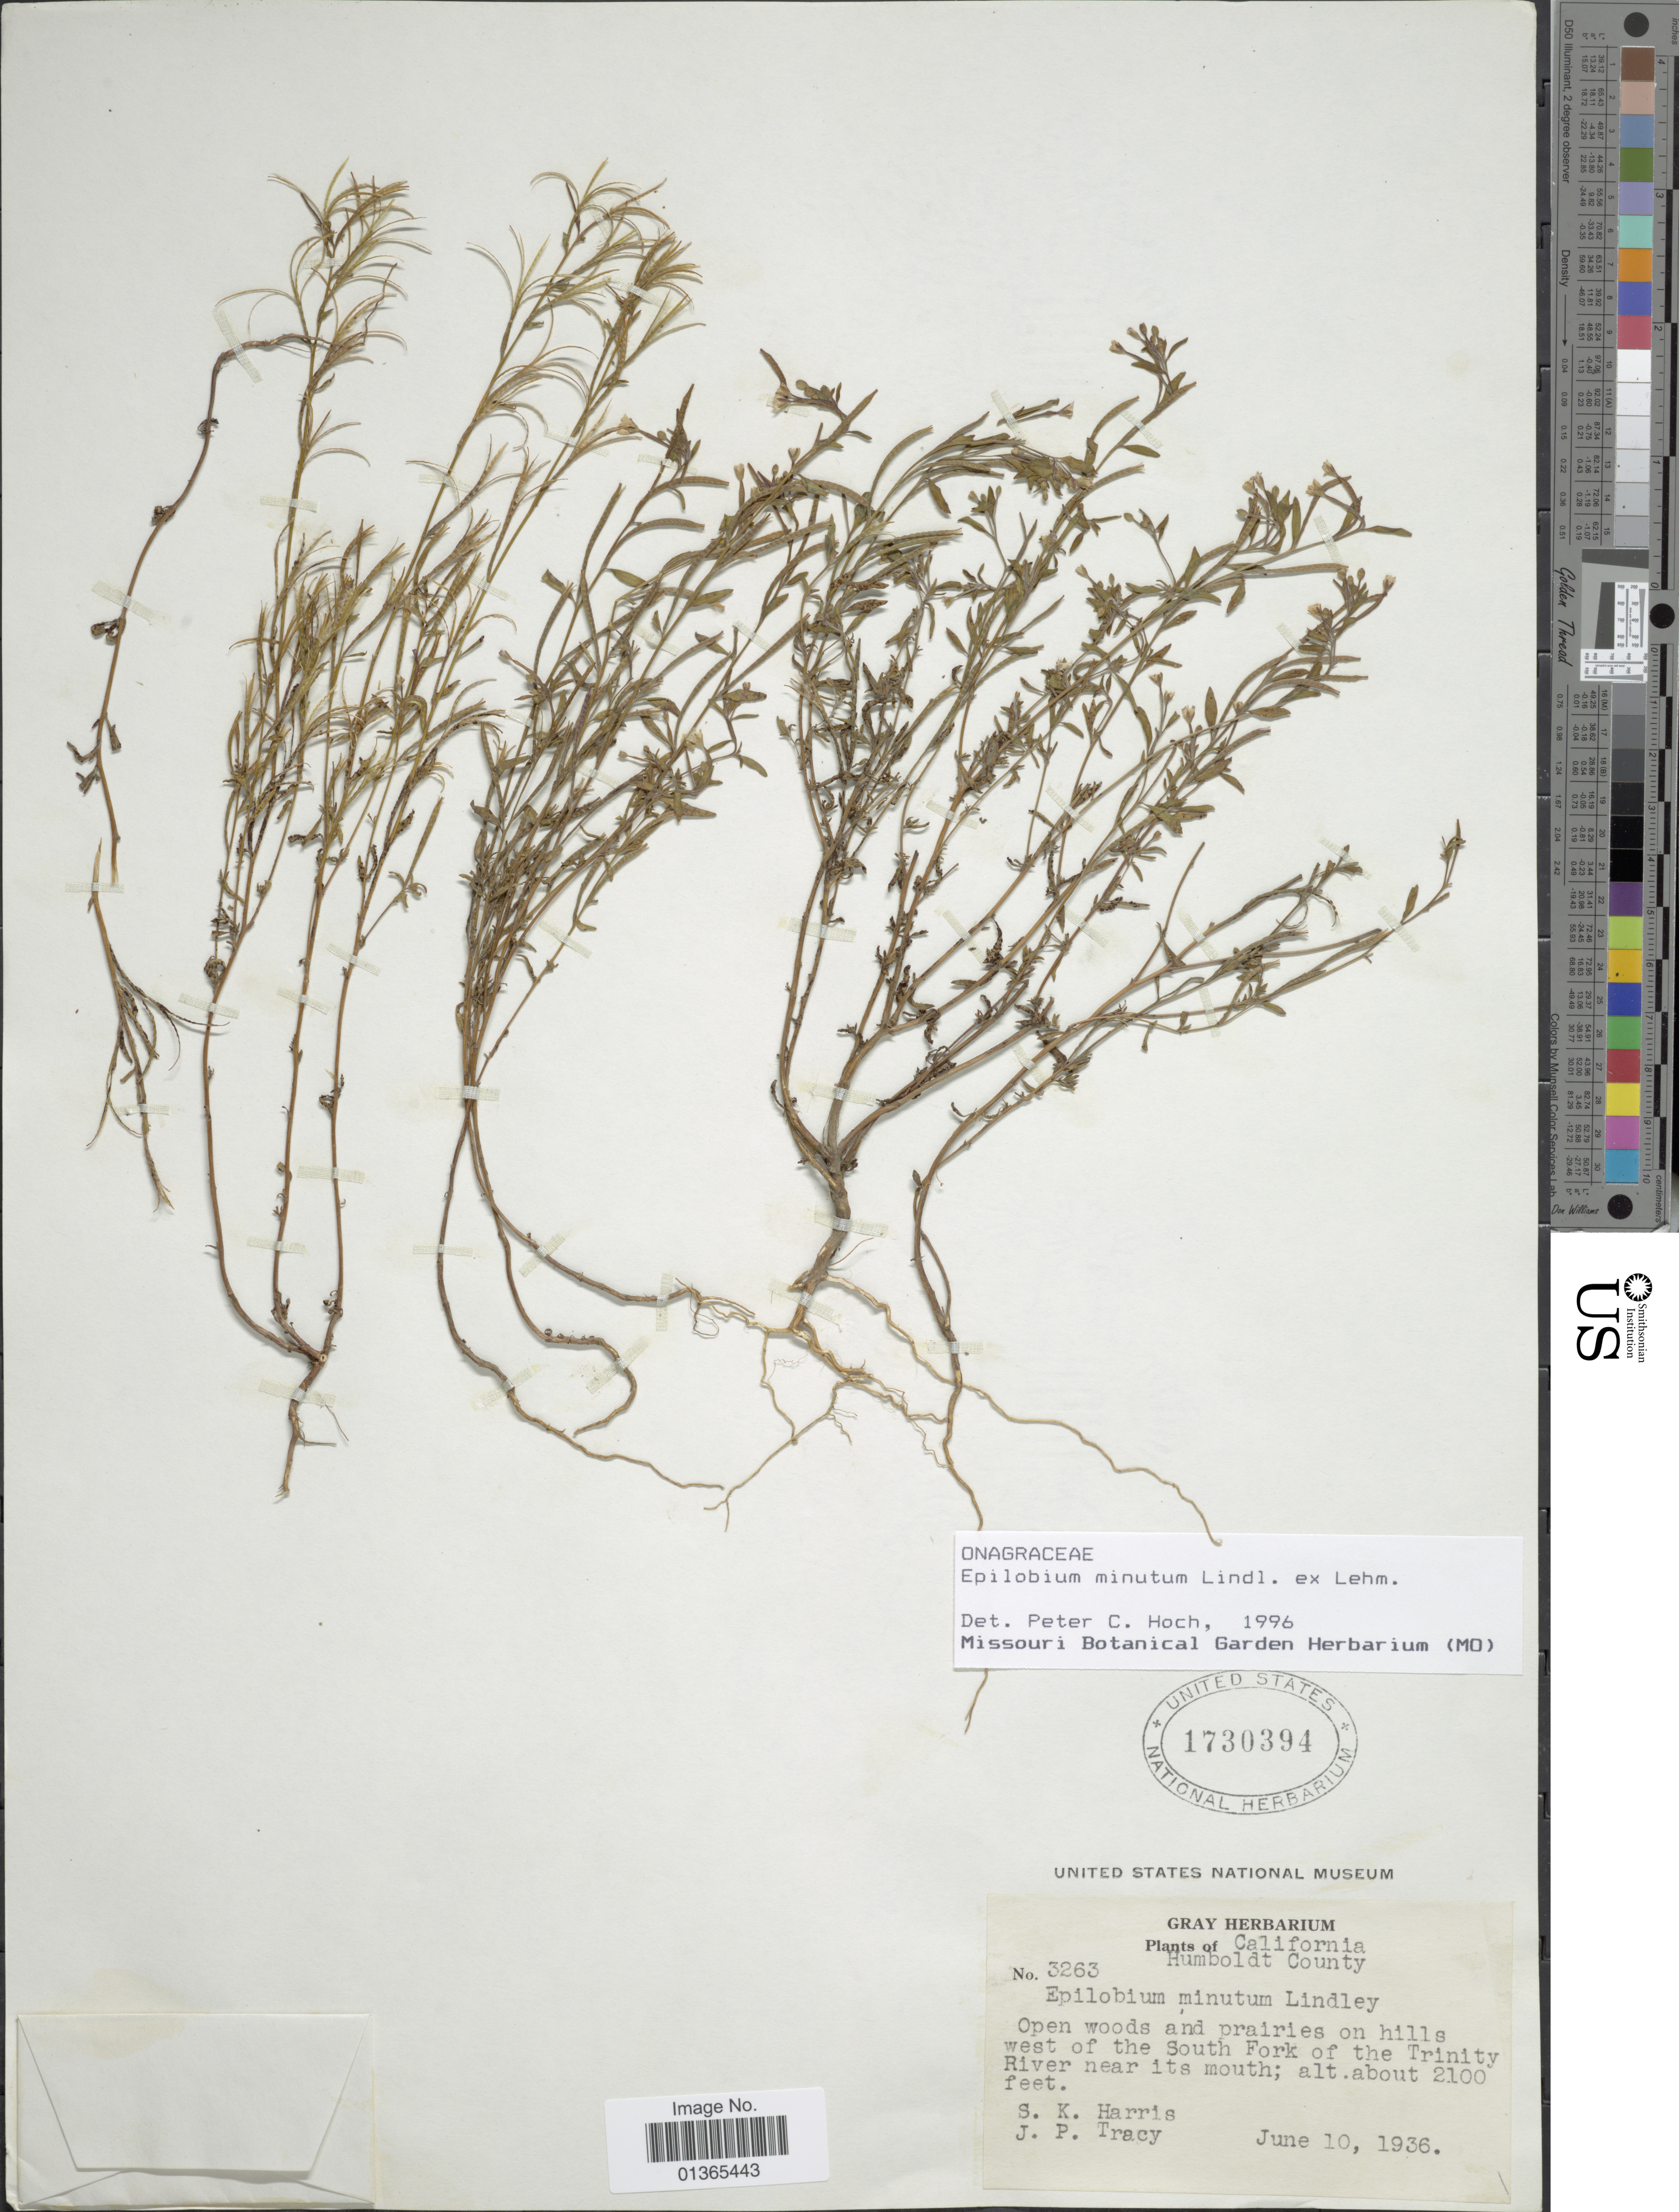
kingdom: Plantae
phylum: Tracheophyta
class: Magnoliopsida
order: Myrtales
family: Onagraceae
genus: Epilobium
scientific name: Epilobium minutum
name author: Lindl. ex Lehm.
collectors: S. K. Harris & J. Tracy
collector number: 3263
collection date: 1936-06-10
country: United States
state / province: California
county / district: Humboldt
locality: Humboldt County. Open woods and prairies on hills west of the South Fork of the Trinity River near its mouth.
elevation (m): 640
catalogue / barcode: US 1730394